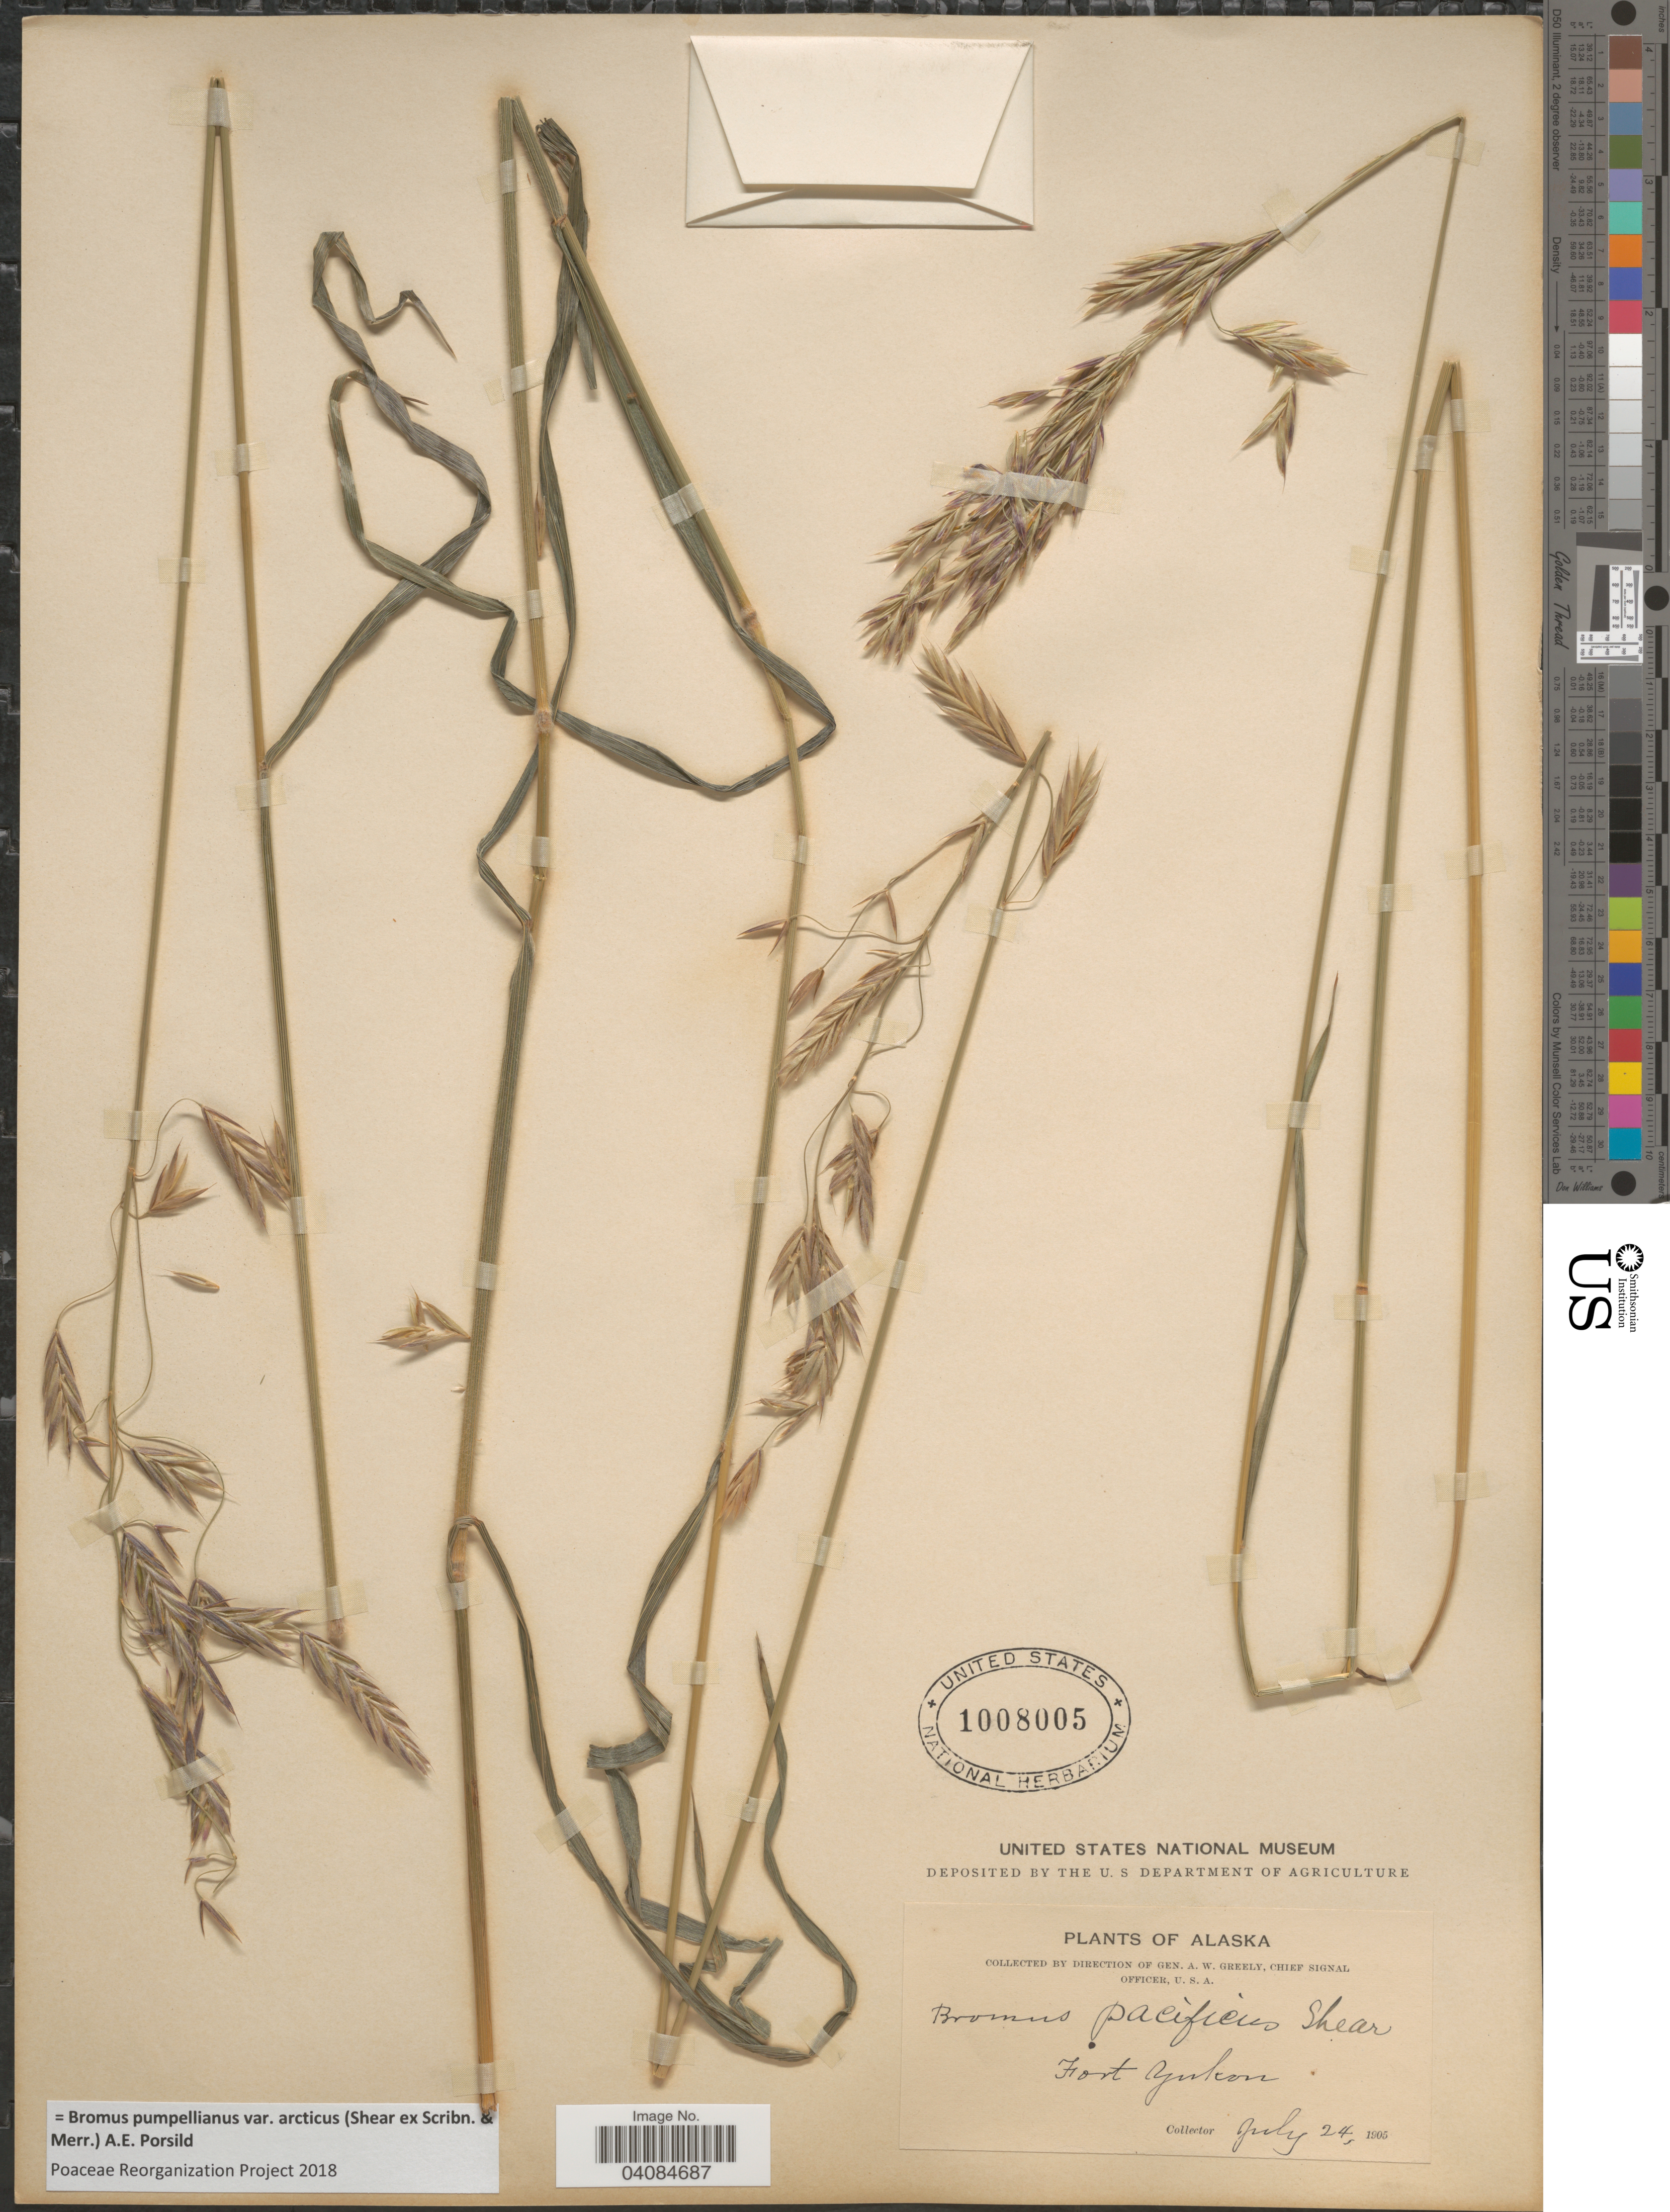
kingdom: Plantae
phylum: Tracheophyta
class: Liliopsida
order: Poales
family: Poaceae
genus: Bromus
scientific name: Bromus pumpellianus var. arcticus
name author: (Shear ex Scribn. & Merr.) A.E. Porsild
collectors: A. Greely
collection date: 1905-07-24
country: United States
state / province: Alaska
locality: Fort Yukon.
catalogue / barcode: US 1008005